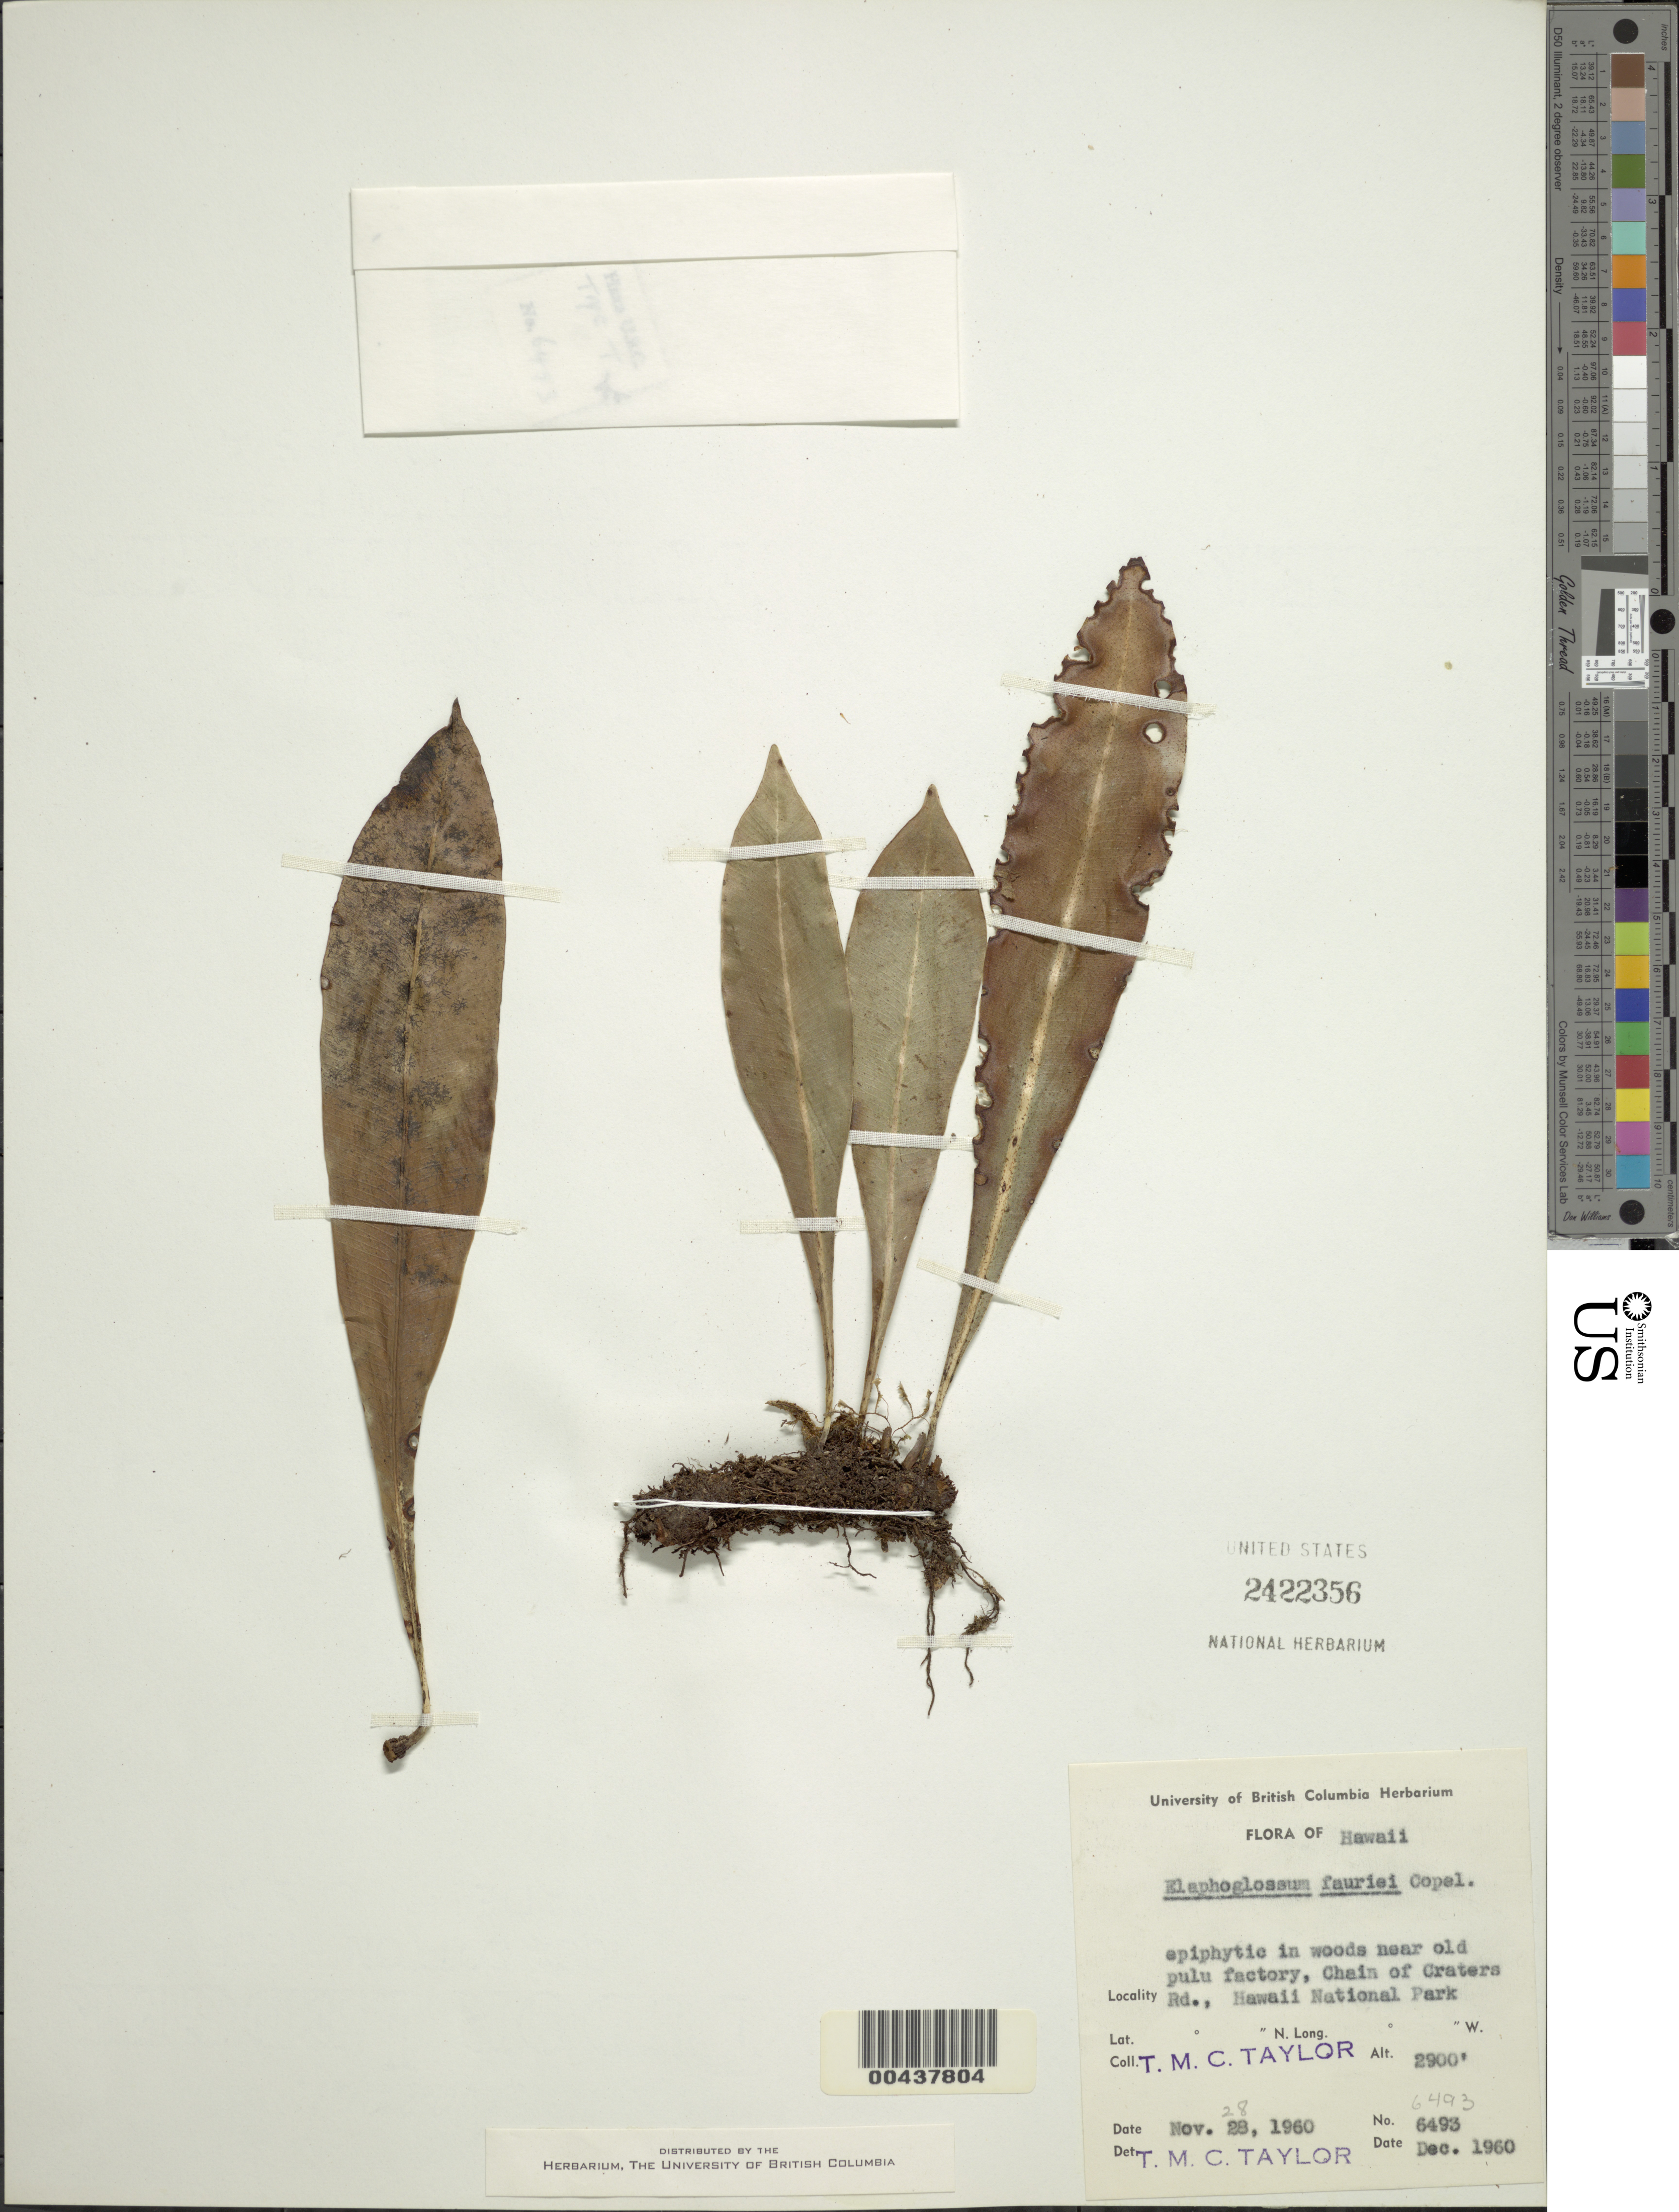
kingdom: Plantae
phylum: Tracheophyta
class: Polypodiopsida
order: Polypodiales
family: Dryopteridaceae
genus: Elaphoglossum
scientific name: Elaphoglossum fauriei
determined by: Taylor, T. M. C.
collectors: T. M. C. Taylor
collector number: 6493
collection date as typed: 28 Nov 1960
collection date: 1960-11-28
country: United States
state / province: Hawaii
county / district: Hawaii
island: Hawaii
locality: Near old pulu factory, Chain of Craters Rd., Hawaii National Park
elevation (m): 884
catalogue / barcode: US 2422356